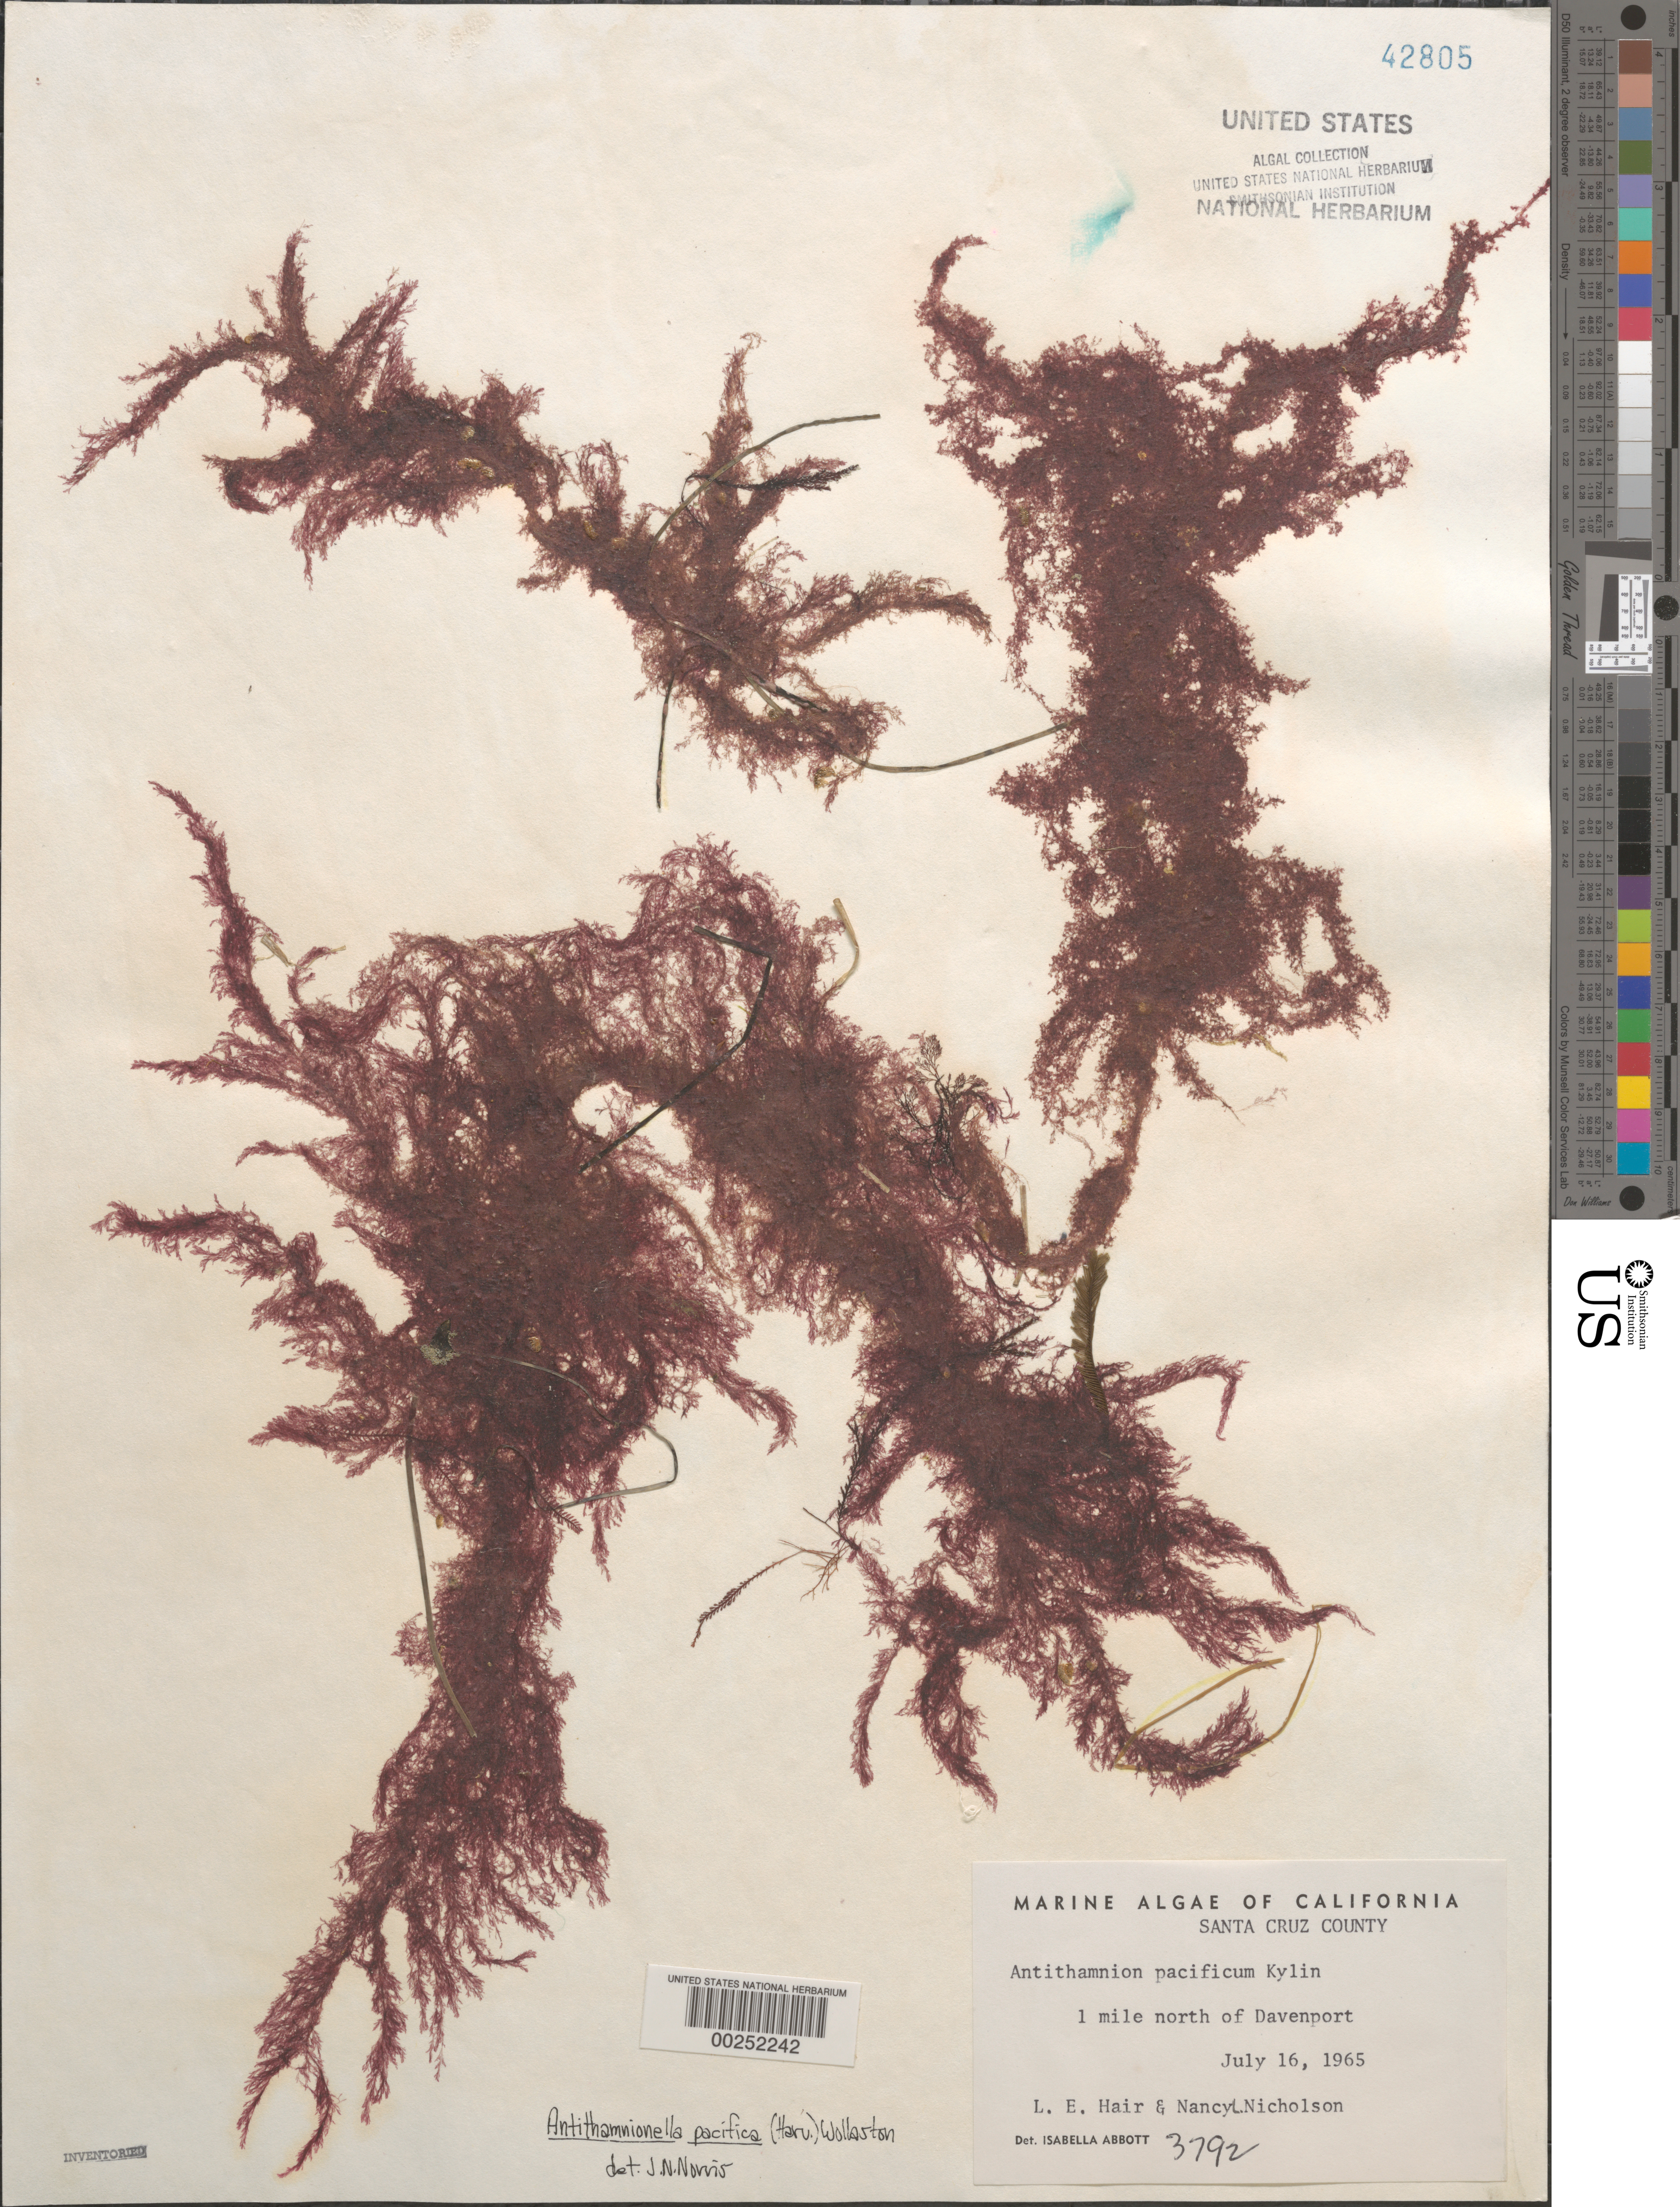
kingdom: Plantae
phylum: Rhodophyta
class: Florideophyceae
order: Ceramiales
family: Ceramiaceae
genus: Antithamnionella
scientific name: Antithamnionella pacifica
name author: (Harv.) Wollaston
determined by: Norris, James N.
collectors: L. Hair & N. Nicholson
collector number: IAA 3792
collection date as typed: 16 Jul 1965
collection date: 1965-07-16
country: United States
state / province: California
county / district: Santa Cruz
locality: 1 mile north of Davenport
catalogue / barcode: US 42805